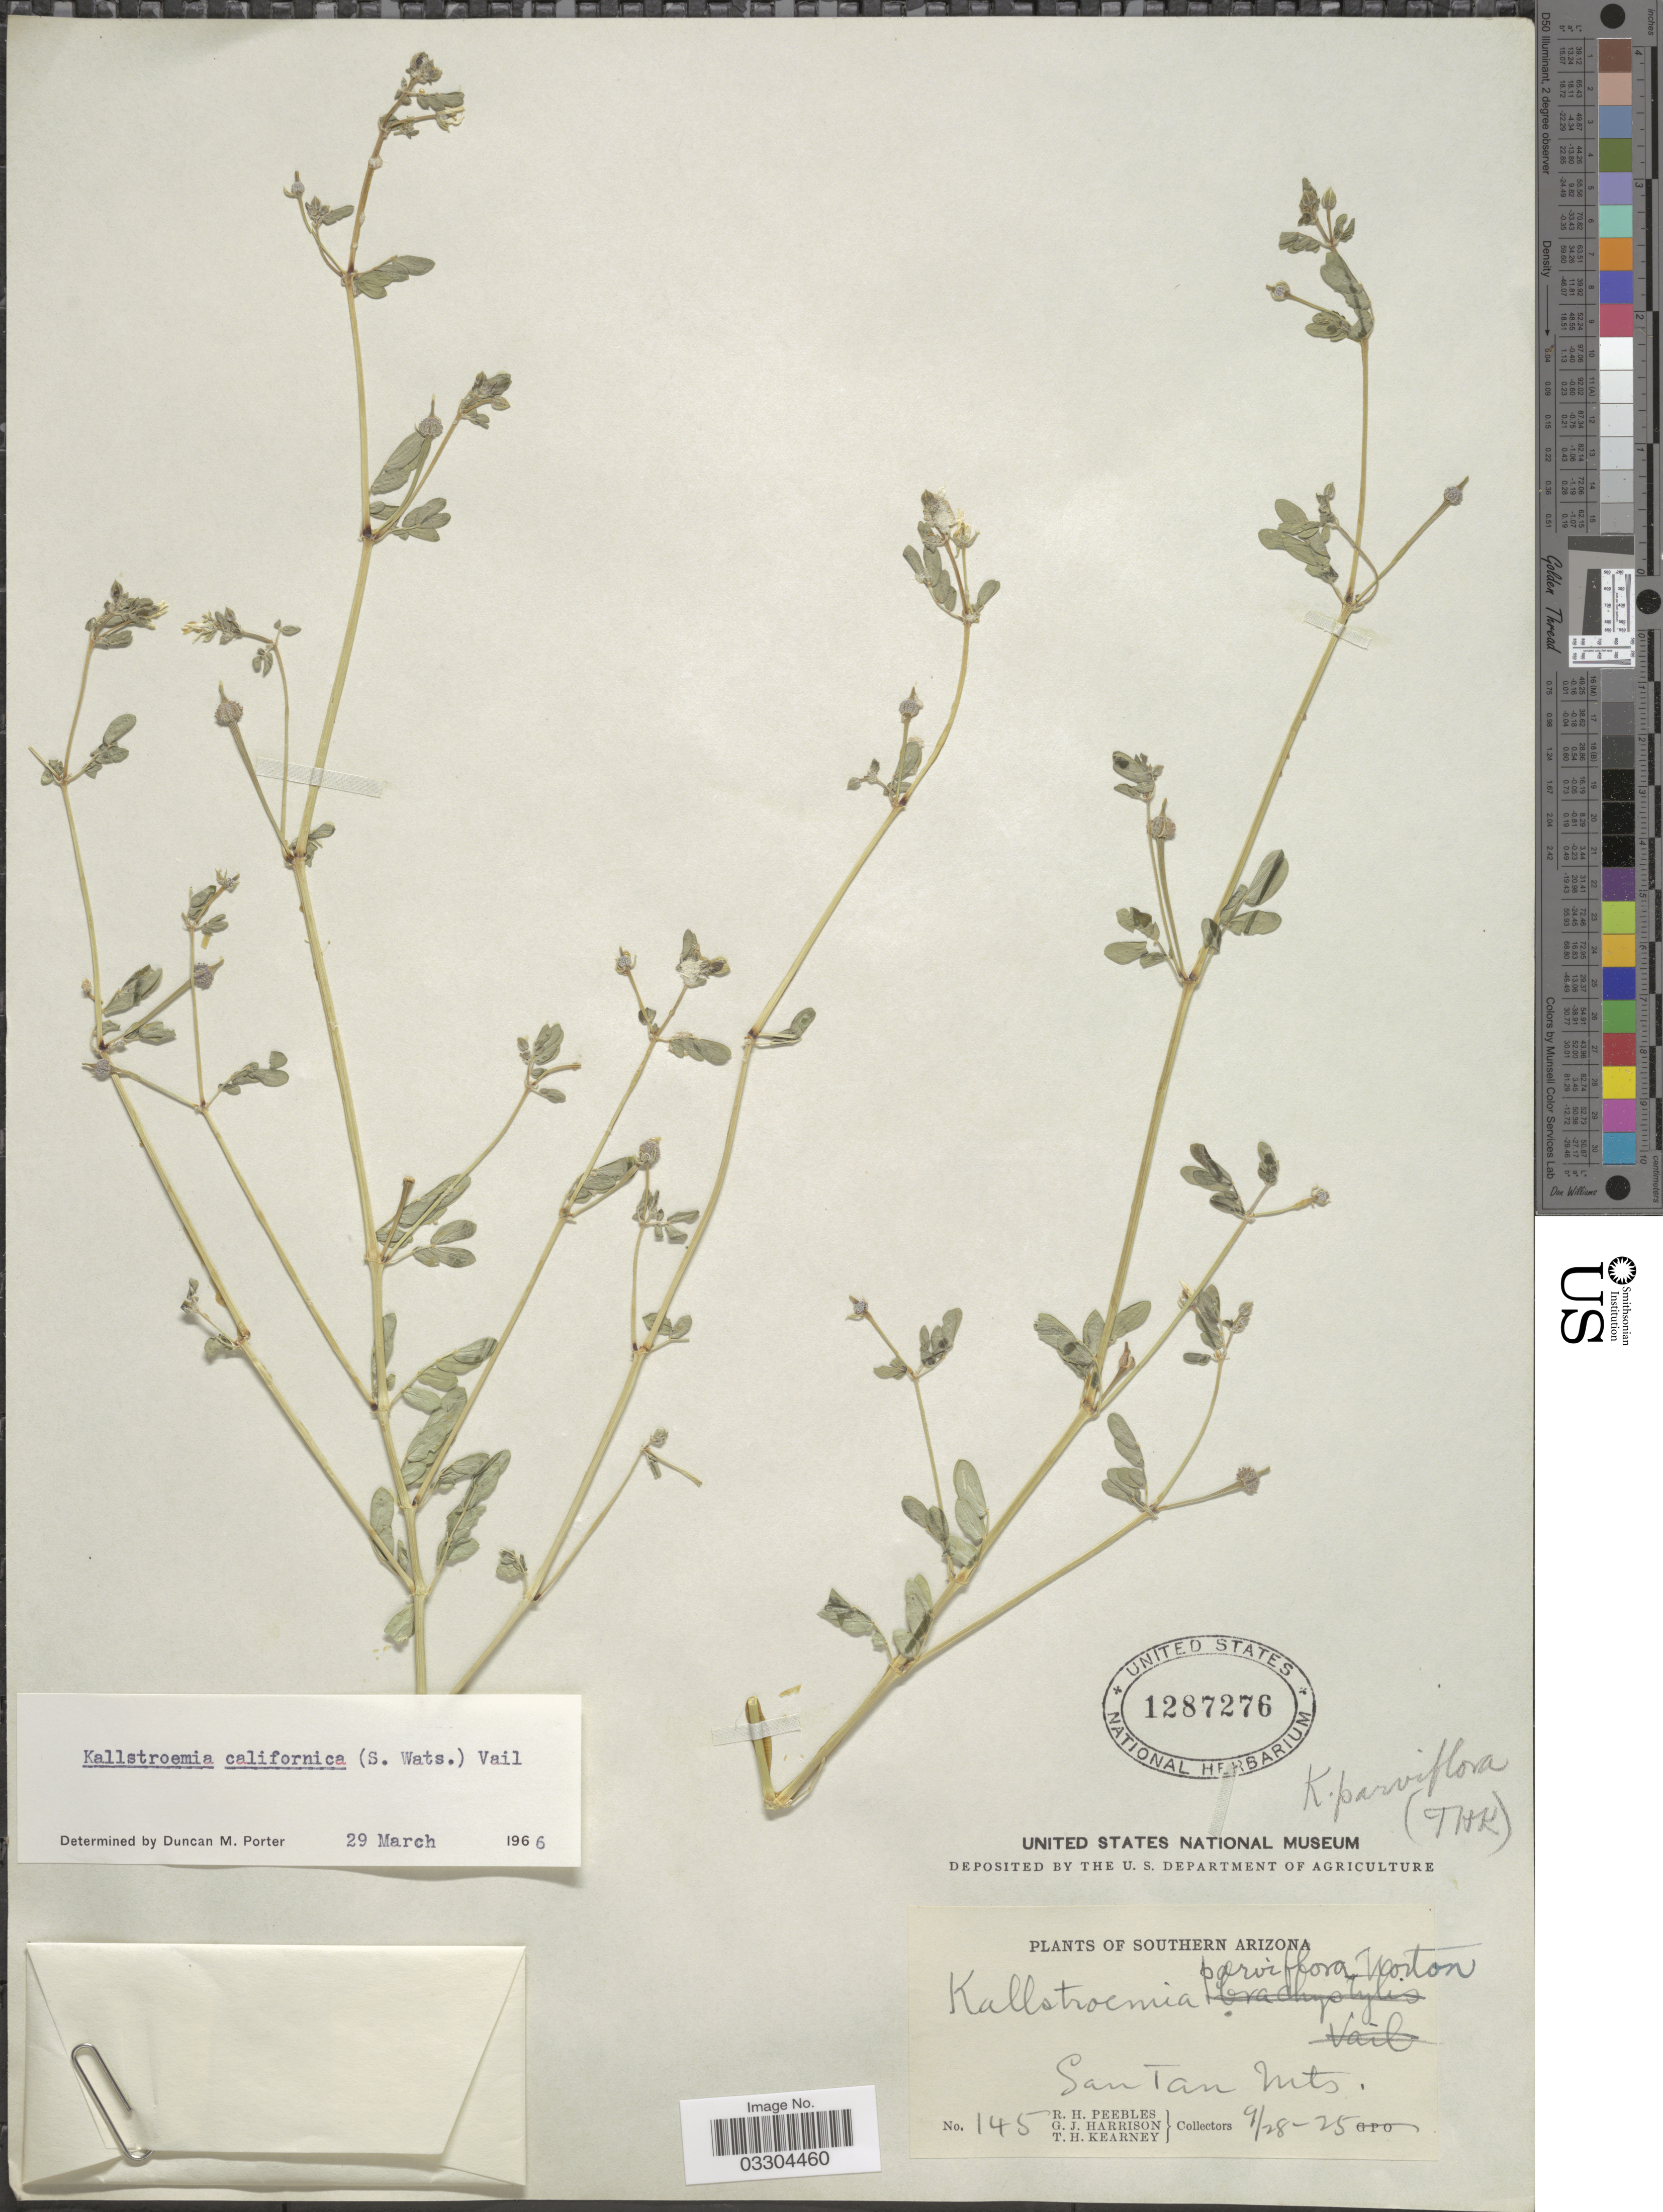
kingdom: Plantae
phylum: Tracheophyta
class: Magnoliopsida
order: Zygophyllales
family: Zygophyllaceae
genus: Kallstroemia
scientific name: Kallstroemia californica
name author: (S. Watson) Vail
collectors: R. H. Peebles, G. J. Harrison & T. H. Kearney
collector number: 145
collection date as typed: Transcribed d/m/y: 28/9/25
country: United States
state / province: Arizona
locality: Southern Arizona. San Tan Mts.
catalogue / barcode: US 1287276